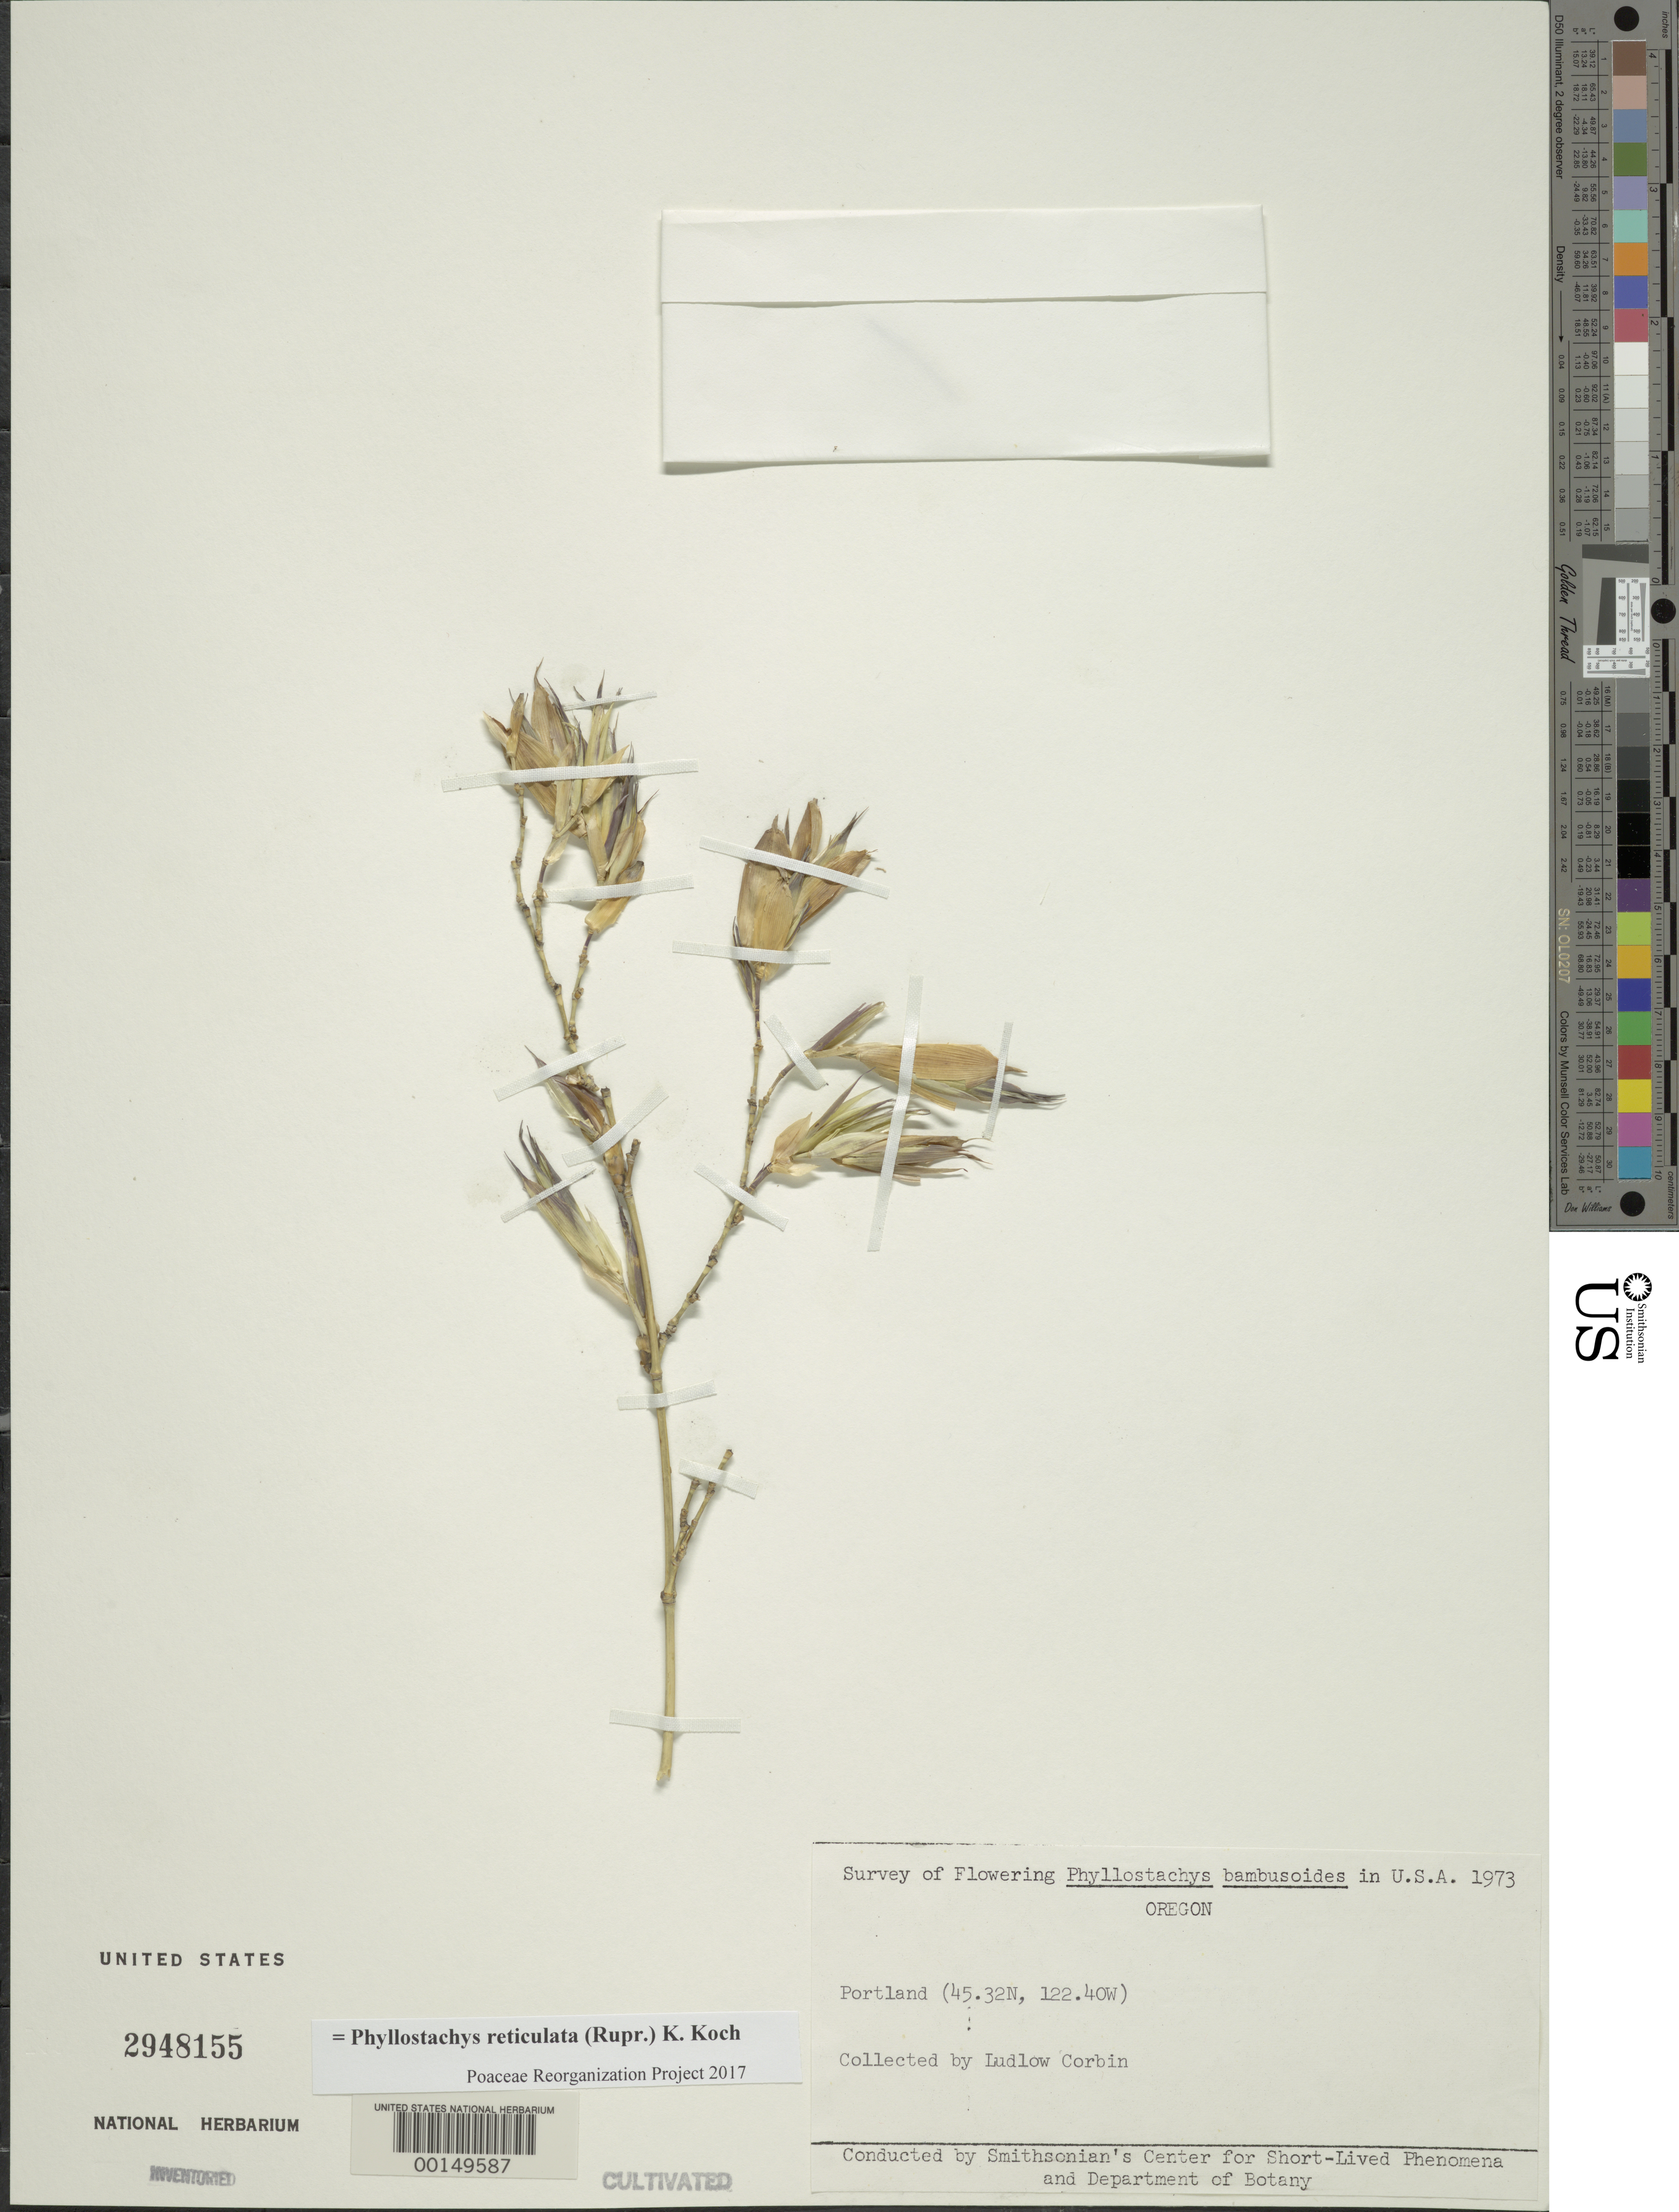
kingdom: Plantae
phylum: Tracheophyta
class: Liliopsida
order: Poales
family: Poaceae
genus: Phyllostachys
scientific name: Phyllostachys reticulata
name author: (Rupr.) K. Koch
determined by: Poaceae Reorganization Project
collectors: L. Corbin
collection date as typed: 1973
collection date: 1973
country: United States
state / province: Oregon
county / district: Multnomah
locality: Portland, lat. 45.32n: long. 122.4w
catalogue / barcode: US 2948155